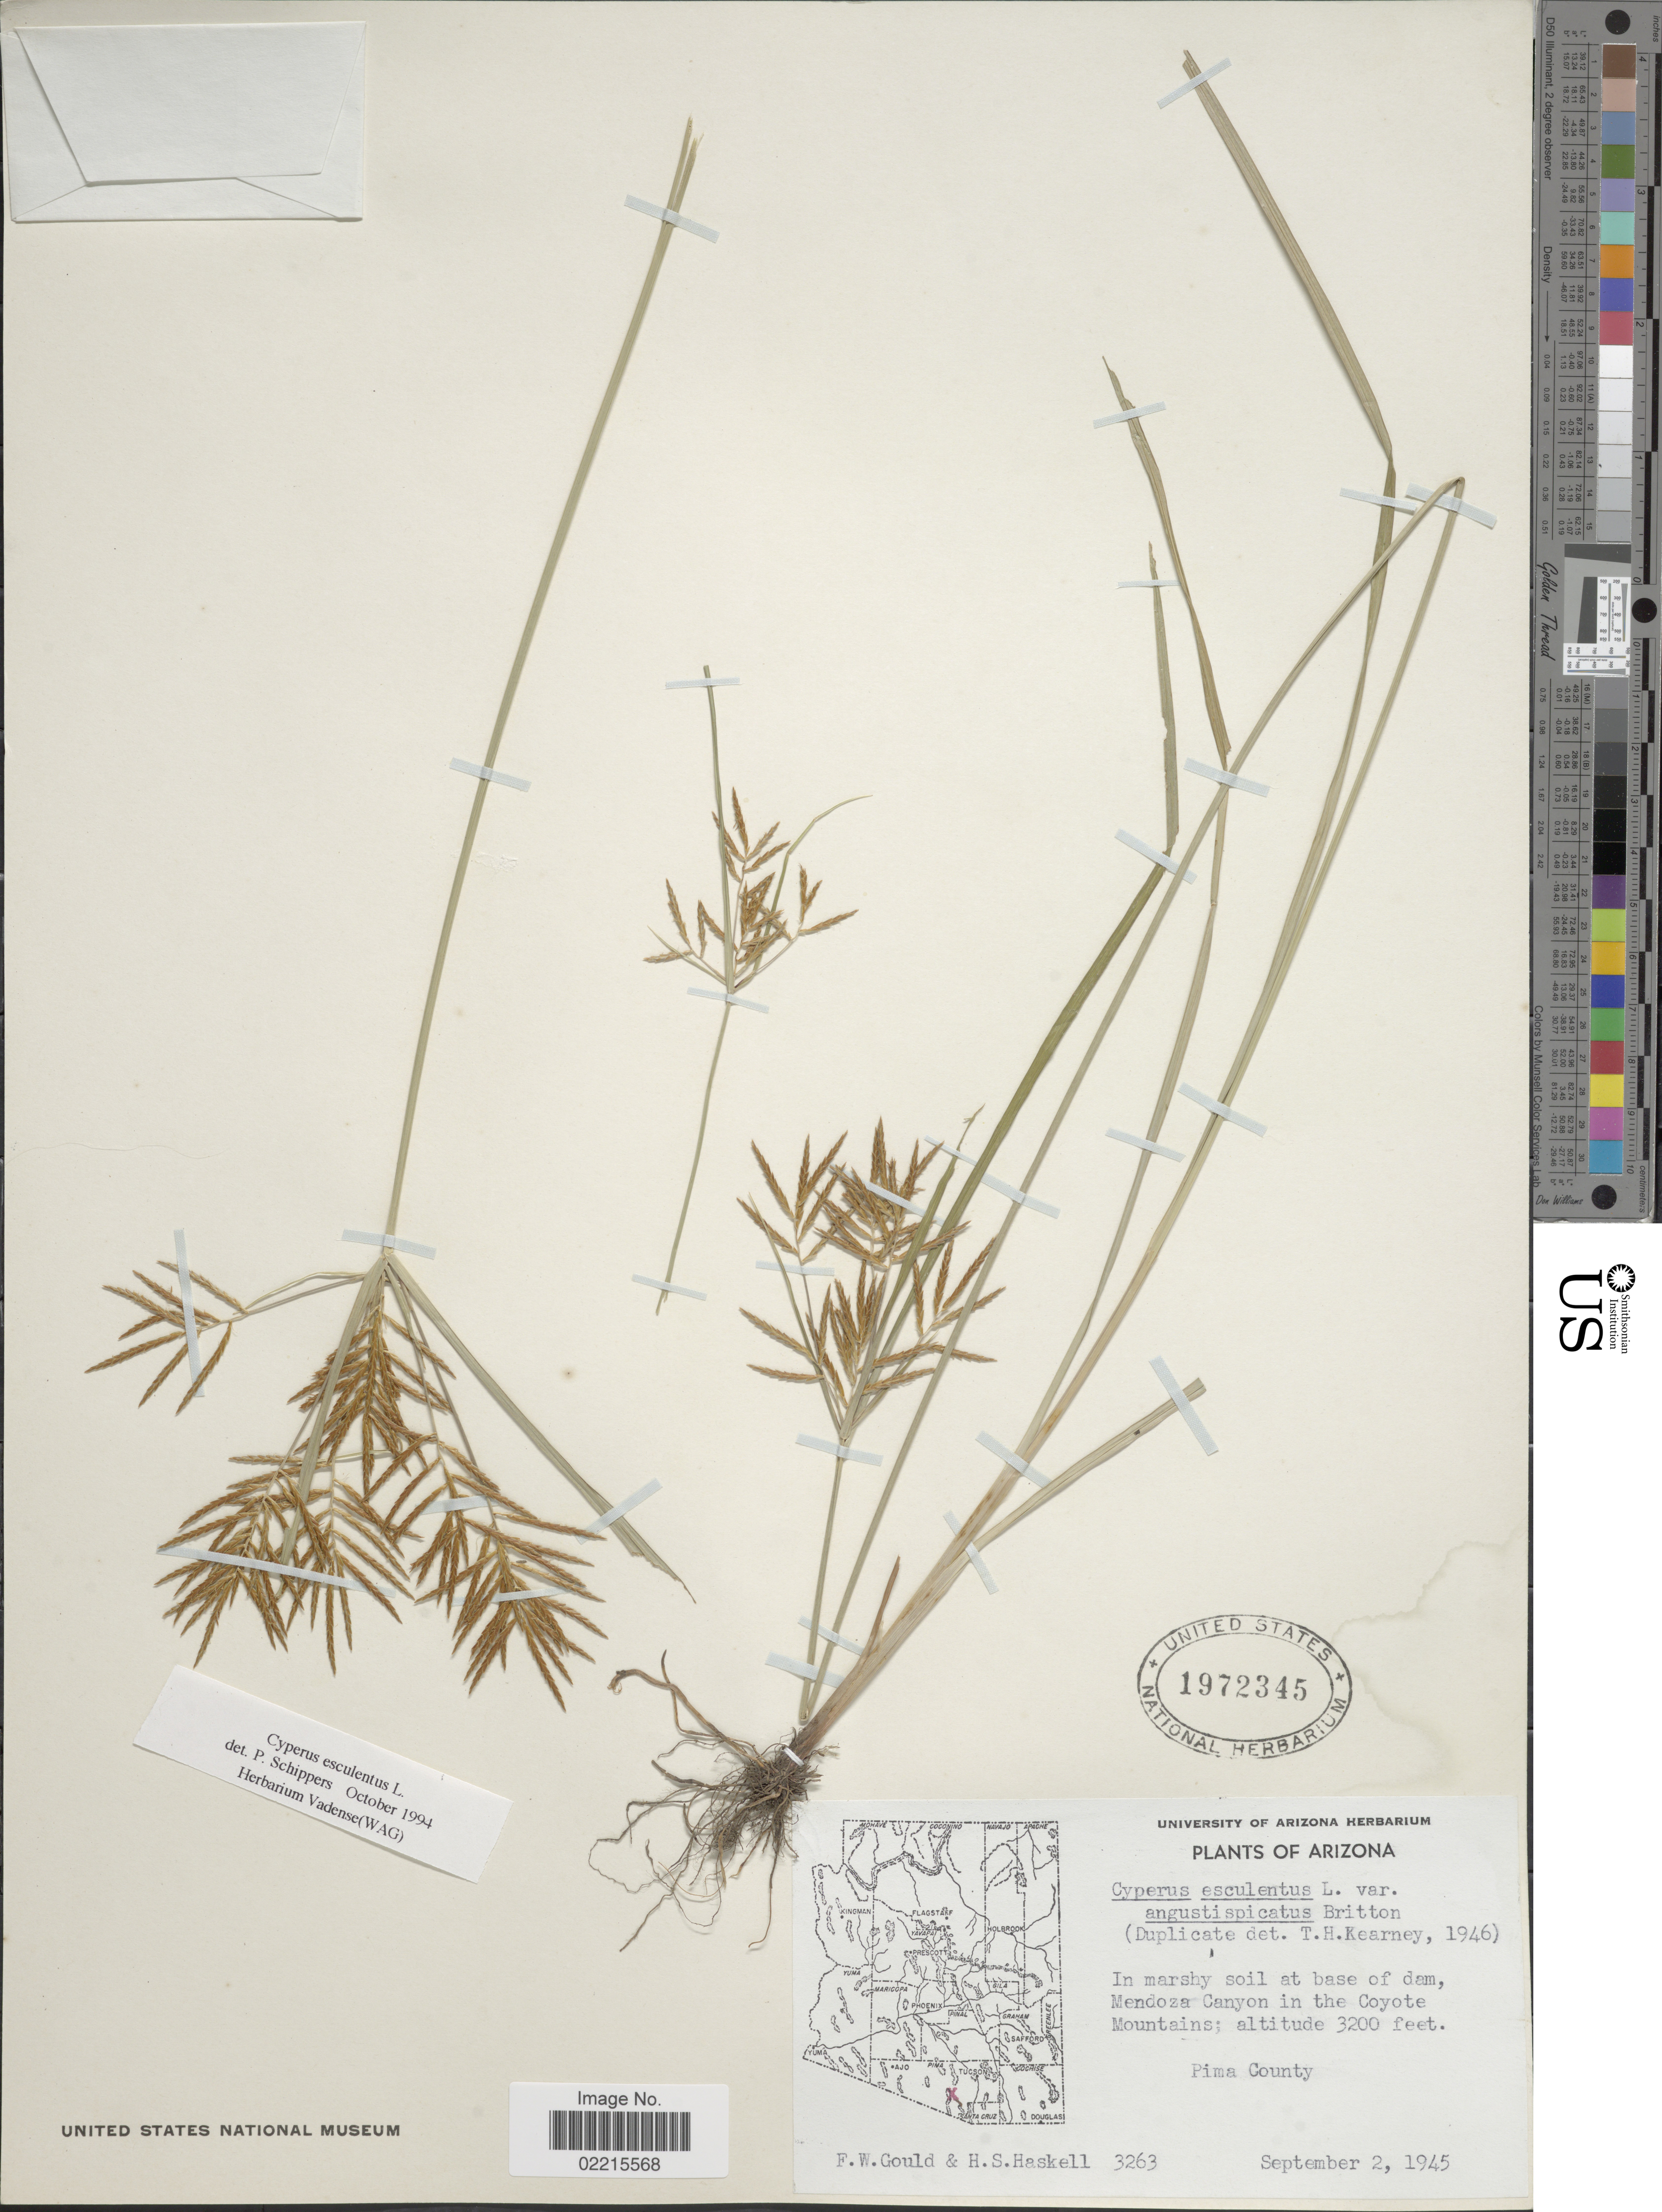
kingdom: Plantae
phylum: Tracheophyta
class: Liliopsida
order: Poales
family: Cyperaceae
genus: Cyperus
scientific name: Cyperus esculentus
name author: L.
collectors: F. W. Gould & H. Haskell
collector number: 3263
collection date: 1945-09-02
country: United States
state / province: Arizona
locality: In marshy soil at base of dam, Mendoza Canyon in the Coyote Mountains, Pima County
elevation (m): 975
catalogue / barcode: US 1972345